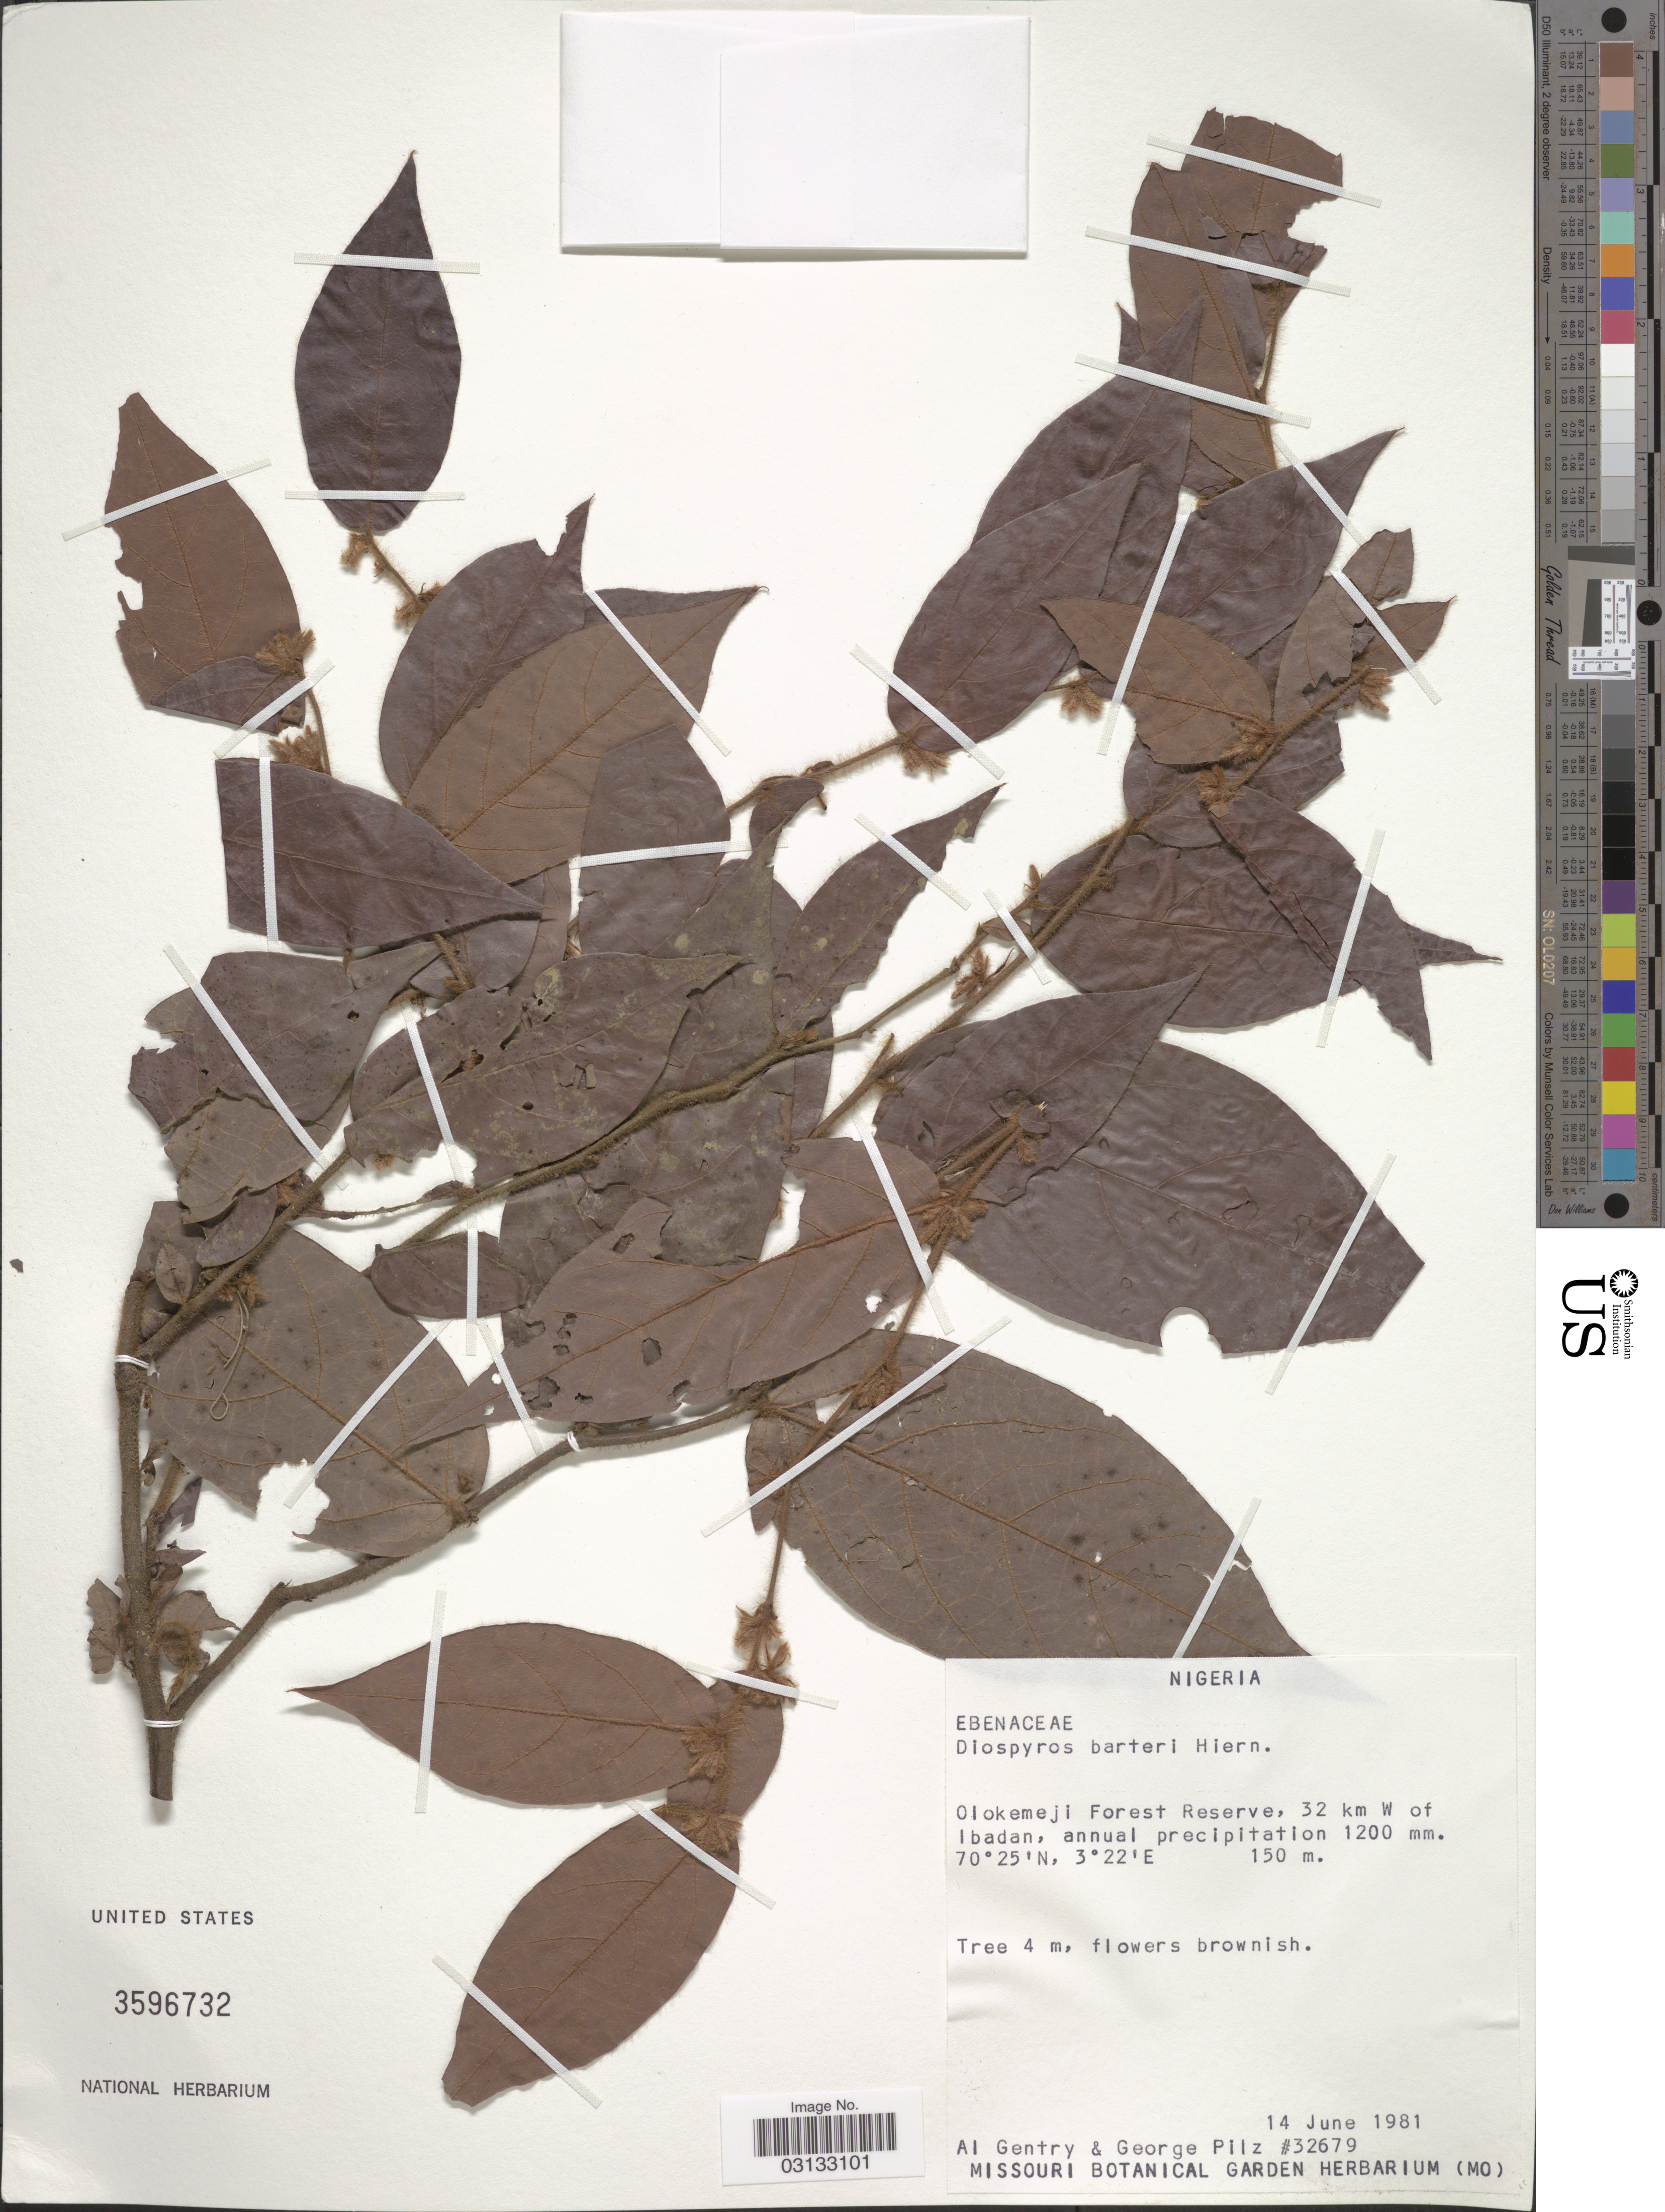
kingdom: Plantae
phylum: Tracheophyta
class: Magnoliopsida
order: Ericales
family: Ebenaceae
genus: Diospyros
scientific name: Diospyros barteri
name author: Hiern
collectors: A. H. Gentry & G. E. Pilz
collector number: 32679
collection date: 1981-06-14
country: Nigeria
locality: Olokemeji Forest Reserve, 32 km W of Ibadan, annual precipitation 1200 mm.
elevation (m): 150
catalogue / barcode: US 3596732